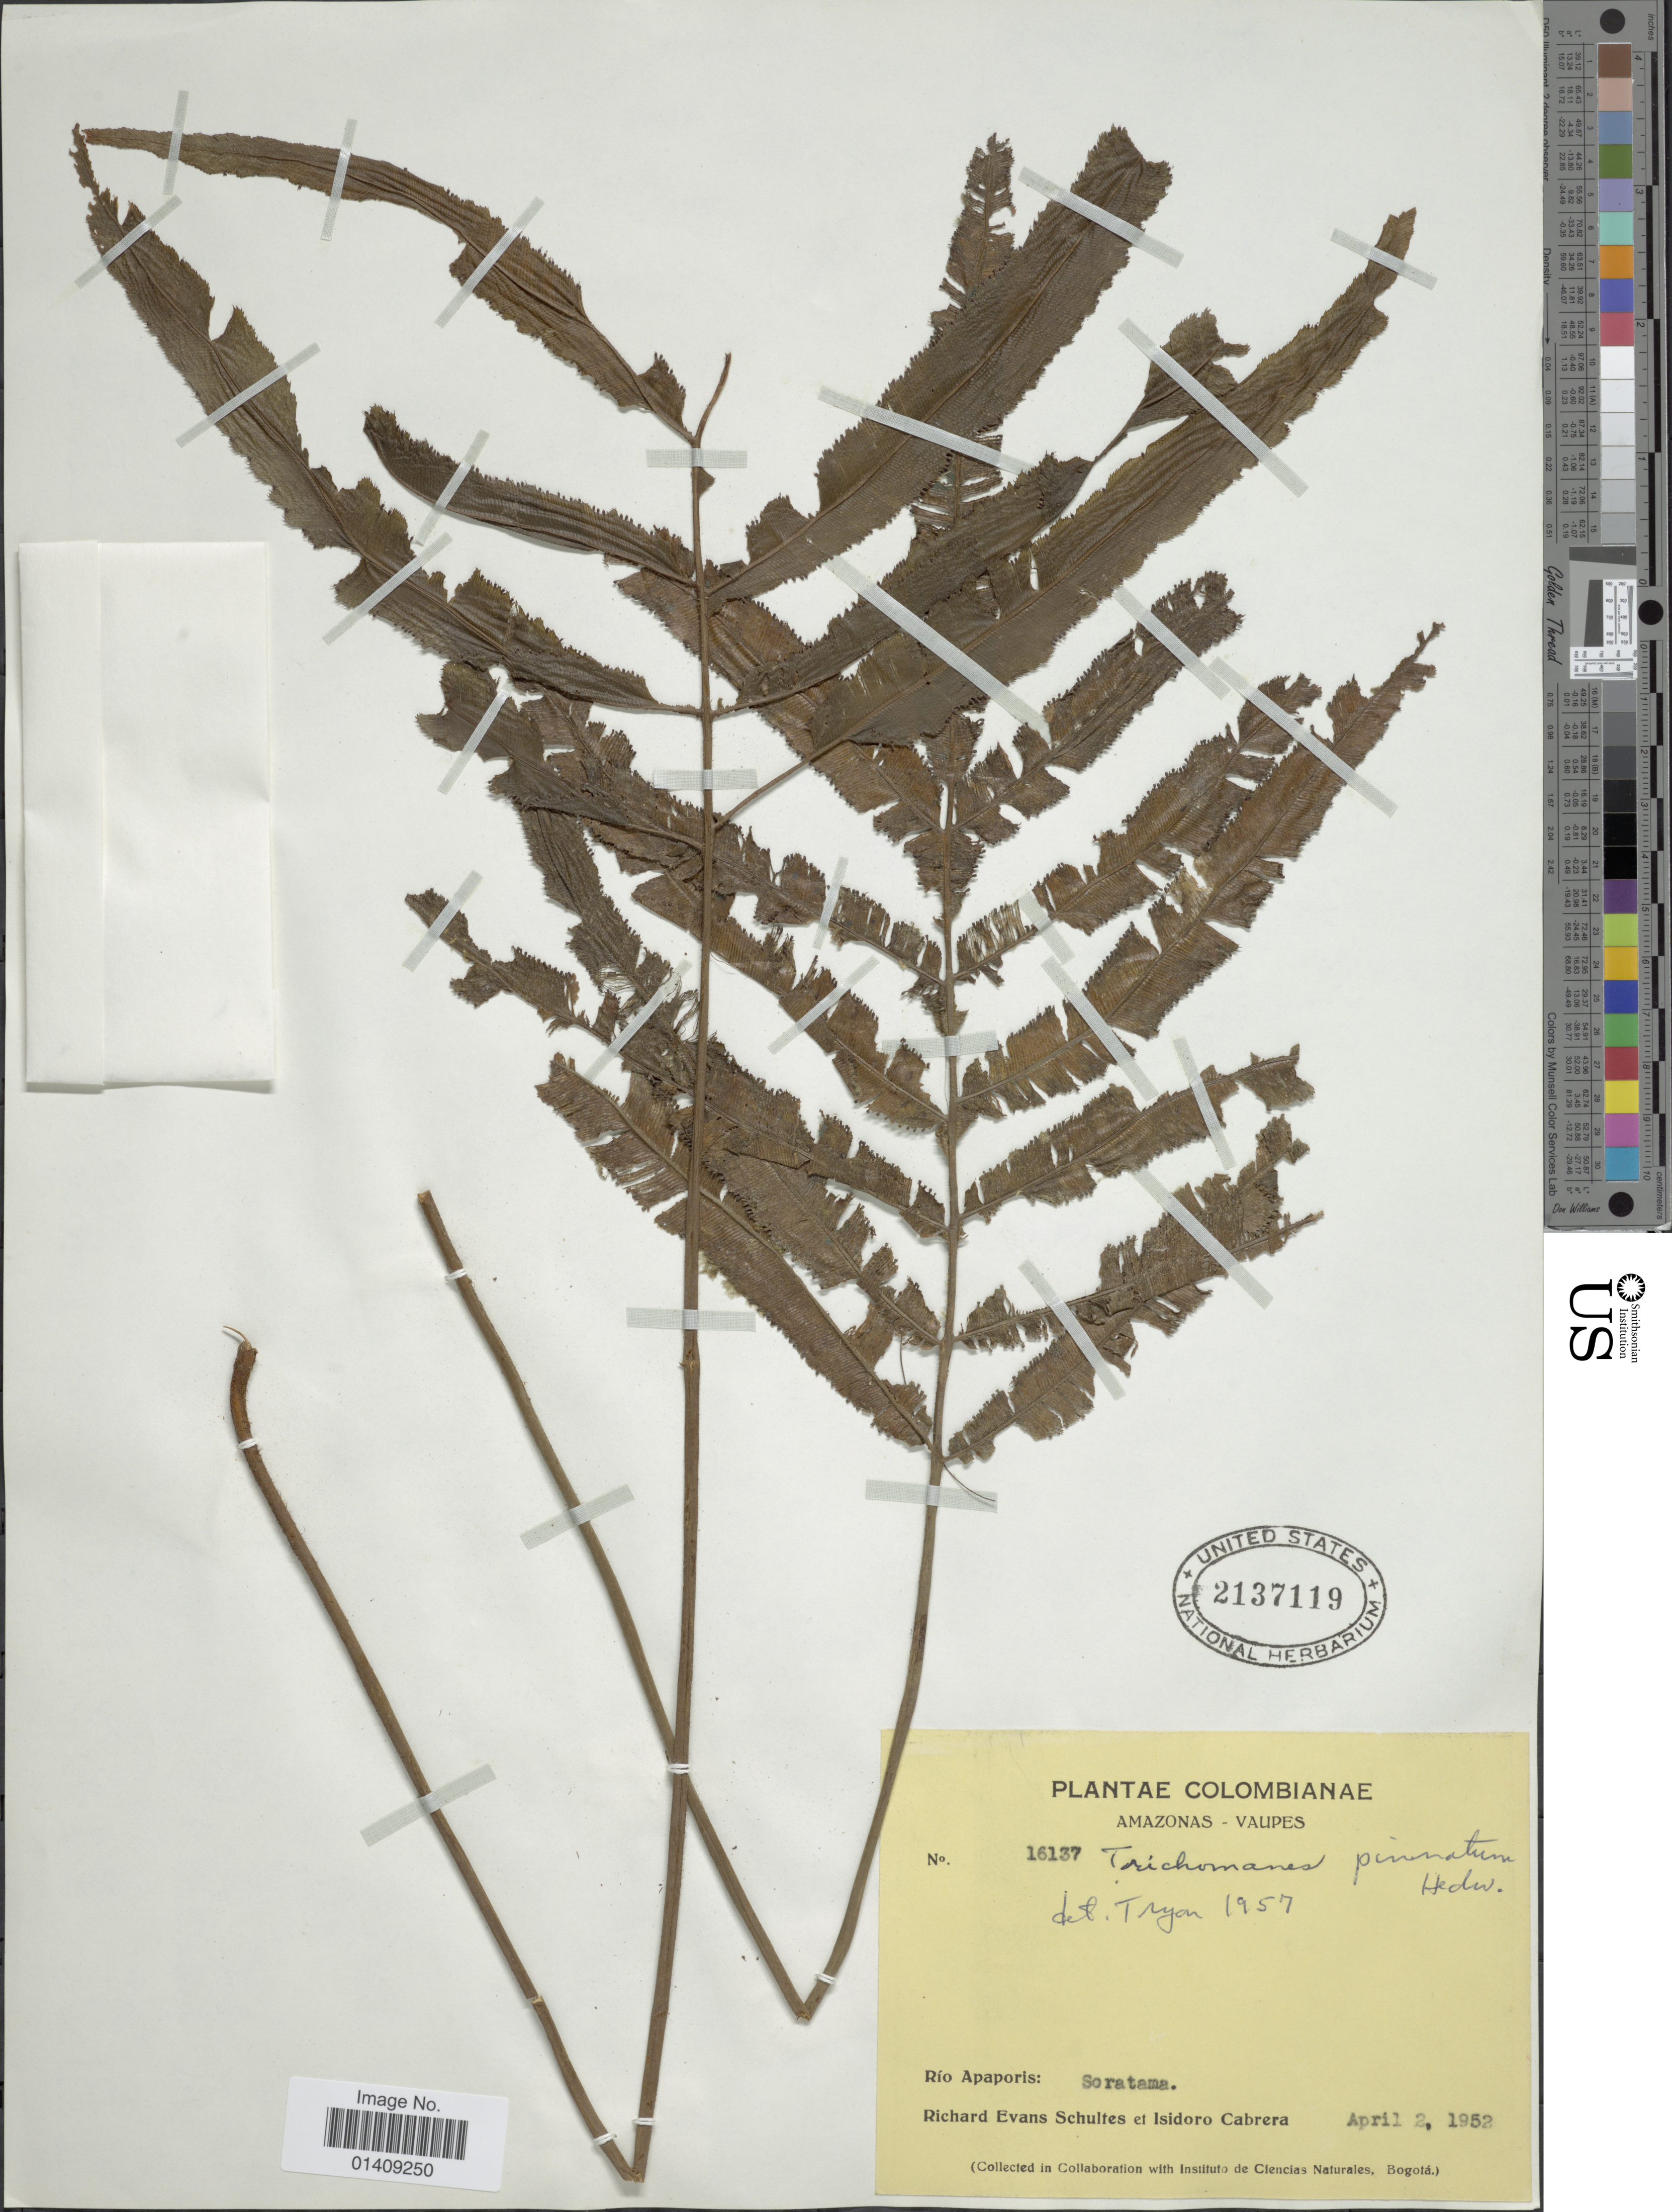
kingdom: Plantae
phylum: Tracheophyta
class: Polypodiopsida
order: Hymenophyllales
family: Hymenophyllaceae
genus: Trichomanes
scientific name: Trichomanes pinnatum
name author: Hedw.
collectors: R. E. Schultes & I. Cabrera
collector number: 16137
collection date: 1952-04-02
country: Colombia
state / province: Vaupés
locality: Amazonas-Vaupes Rio Apaporis: Soratama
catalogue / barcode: US 2137119